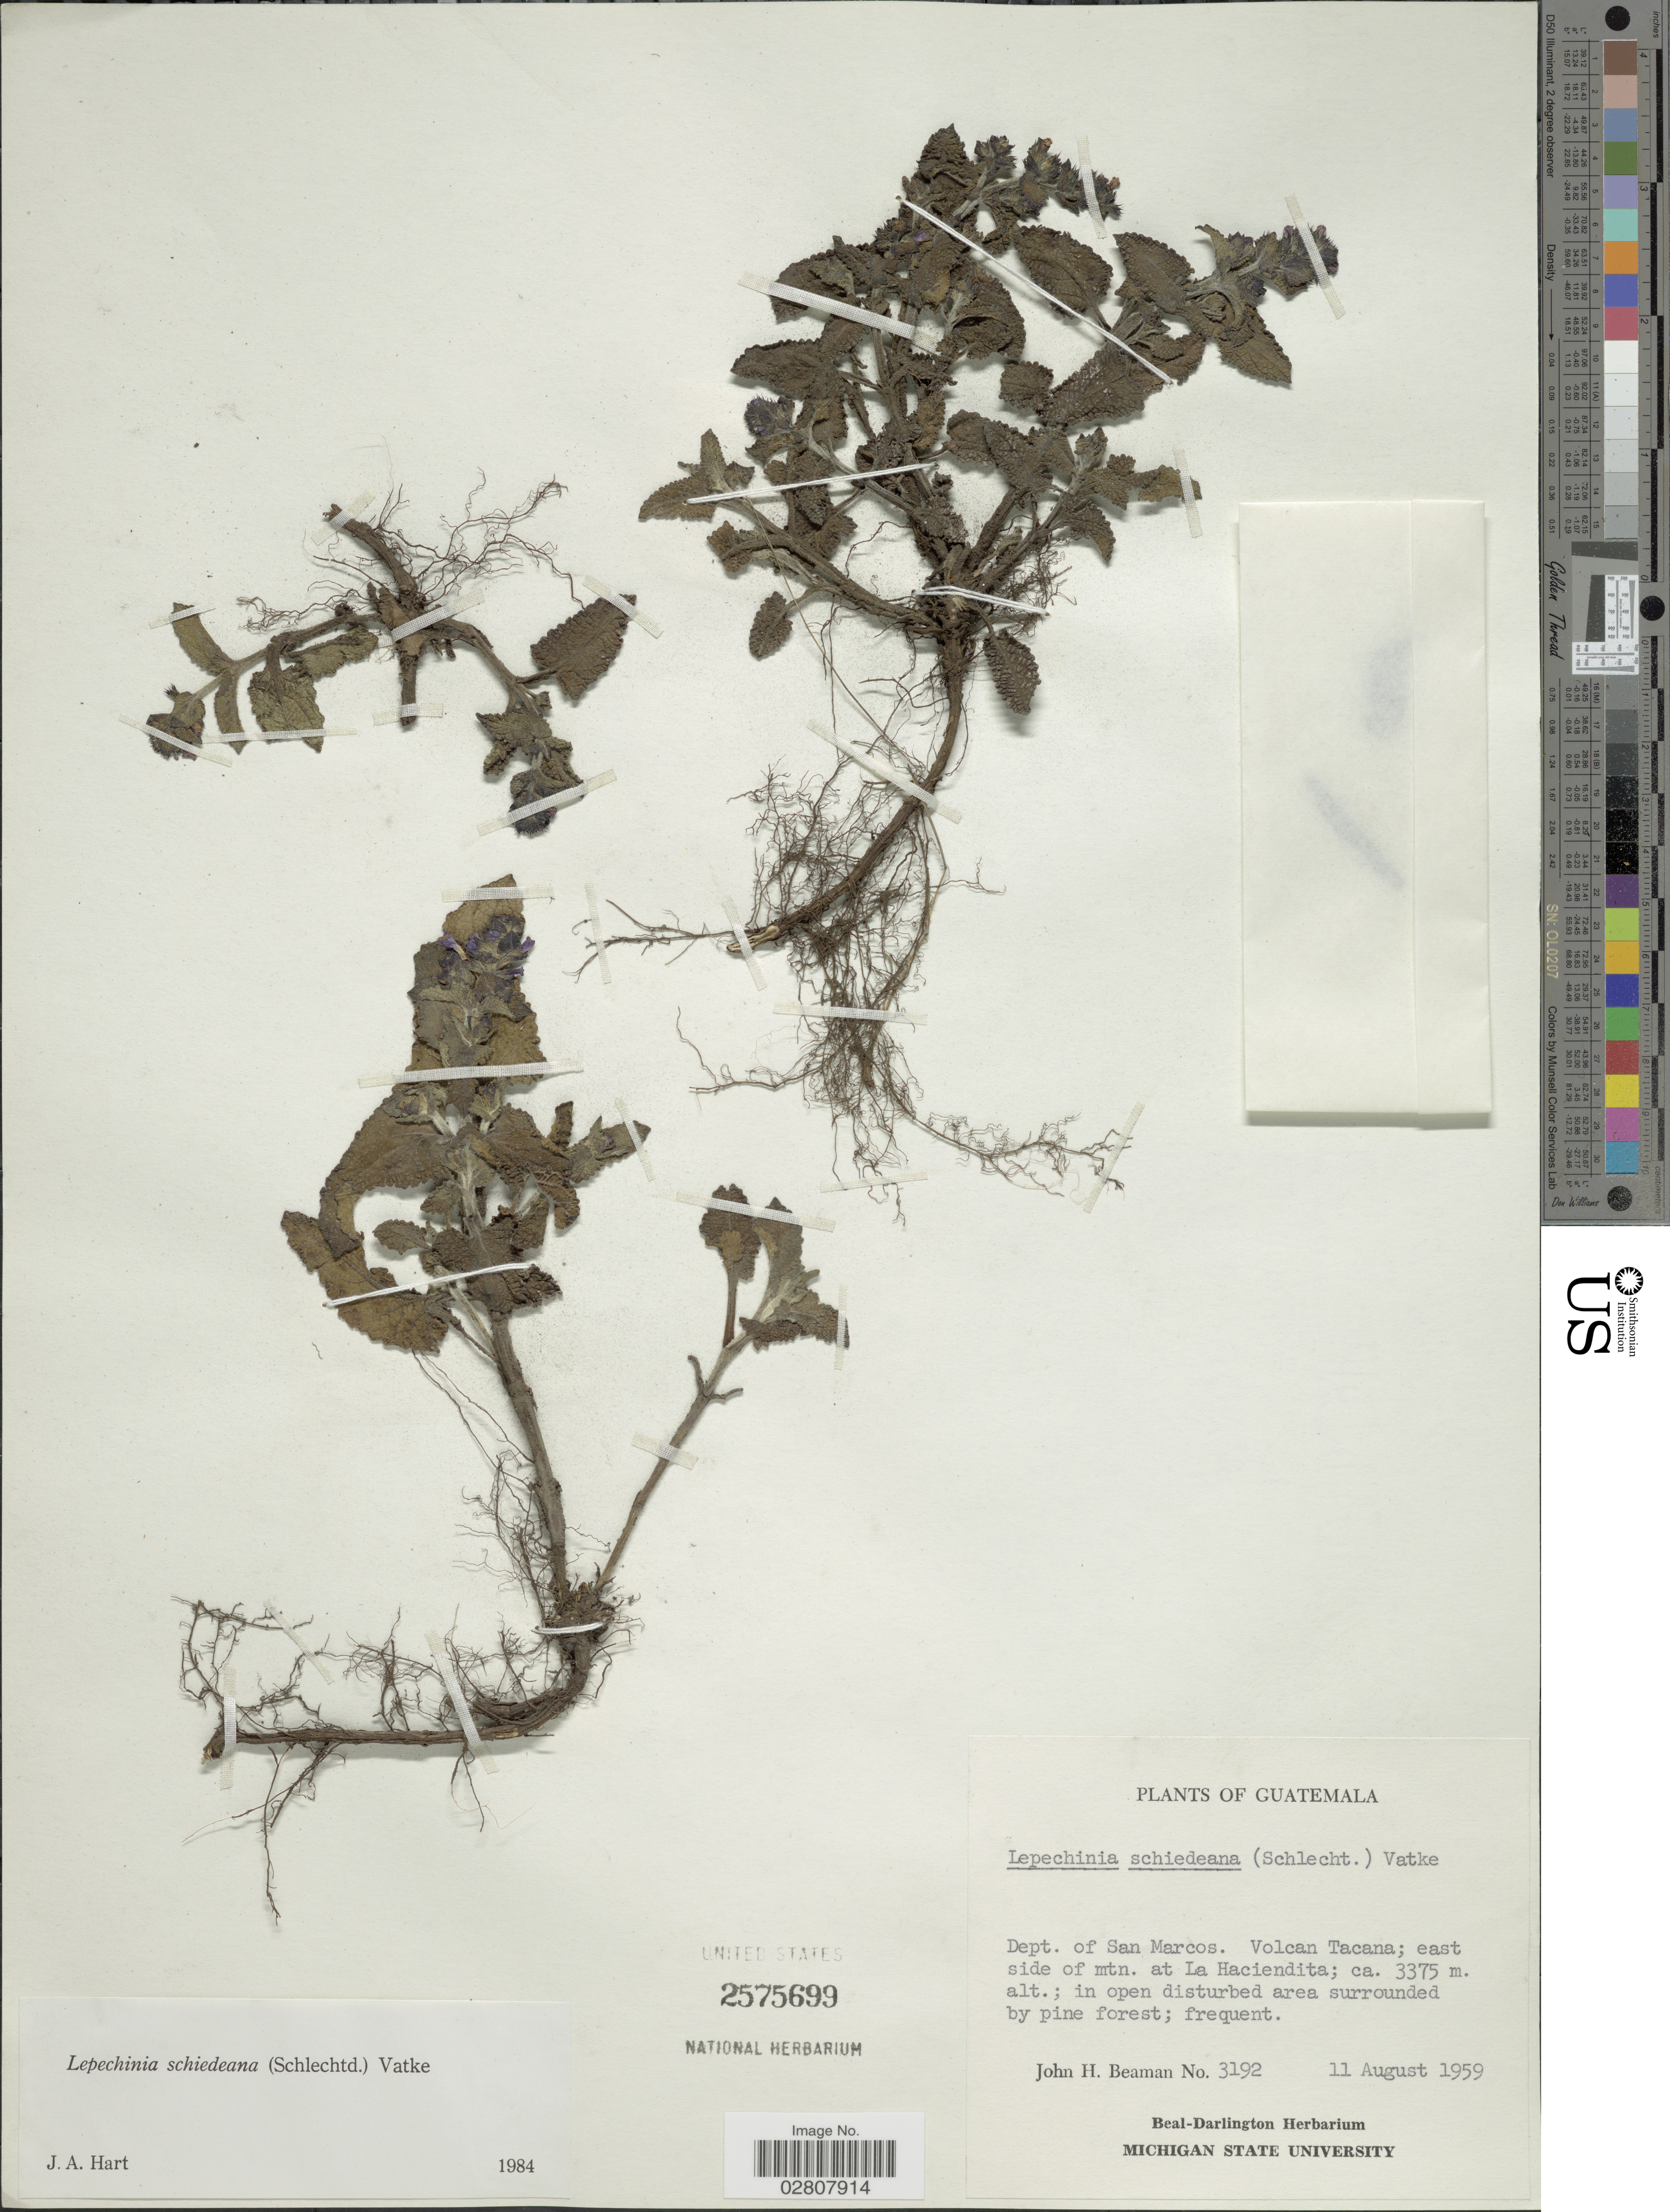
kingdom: Plantae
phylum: Tracheophyta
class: Magnoliopsida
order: Lamiales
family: Lamiaceae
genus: Lepechinia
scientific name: Lepechinia schiedeana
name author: (Schltdl.) Vatke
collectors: J. H. Beaman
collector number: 3192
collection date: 1959-08-11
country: Guatemala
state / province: San Marcos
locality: Dept. San Marcos. Volcan Tacana; east side of mtn. at La Haciendita.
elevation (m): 3375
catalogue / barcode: US 2575699